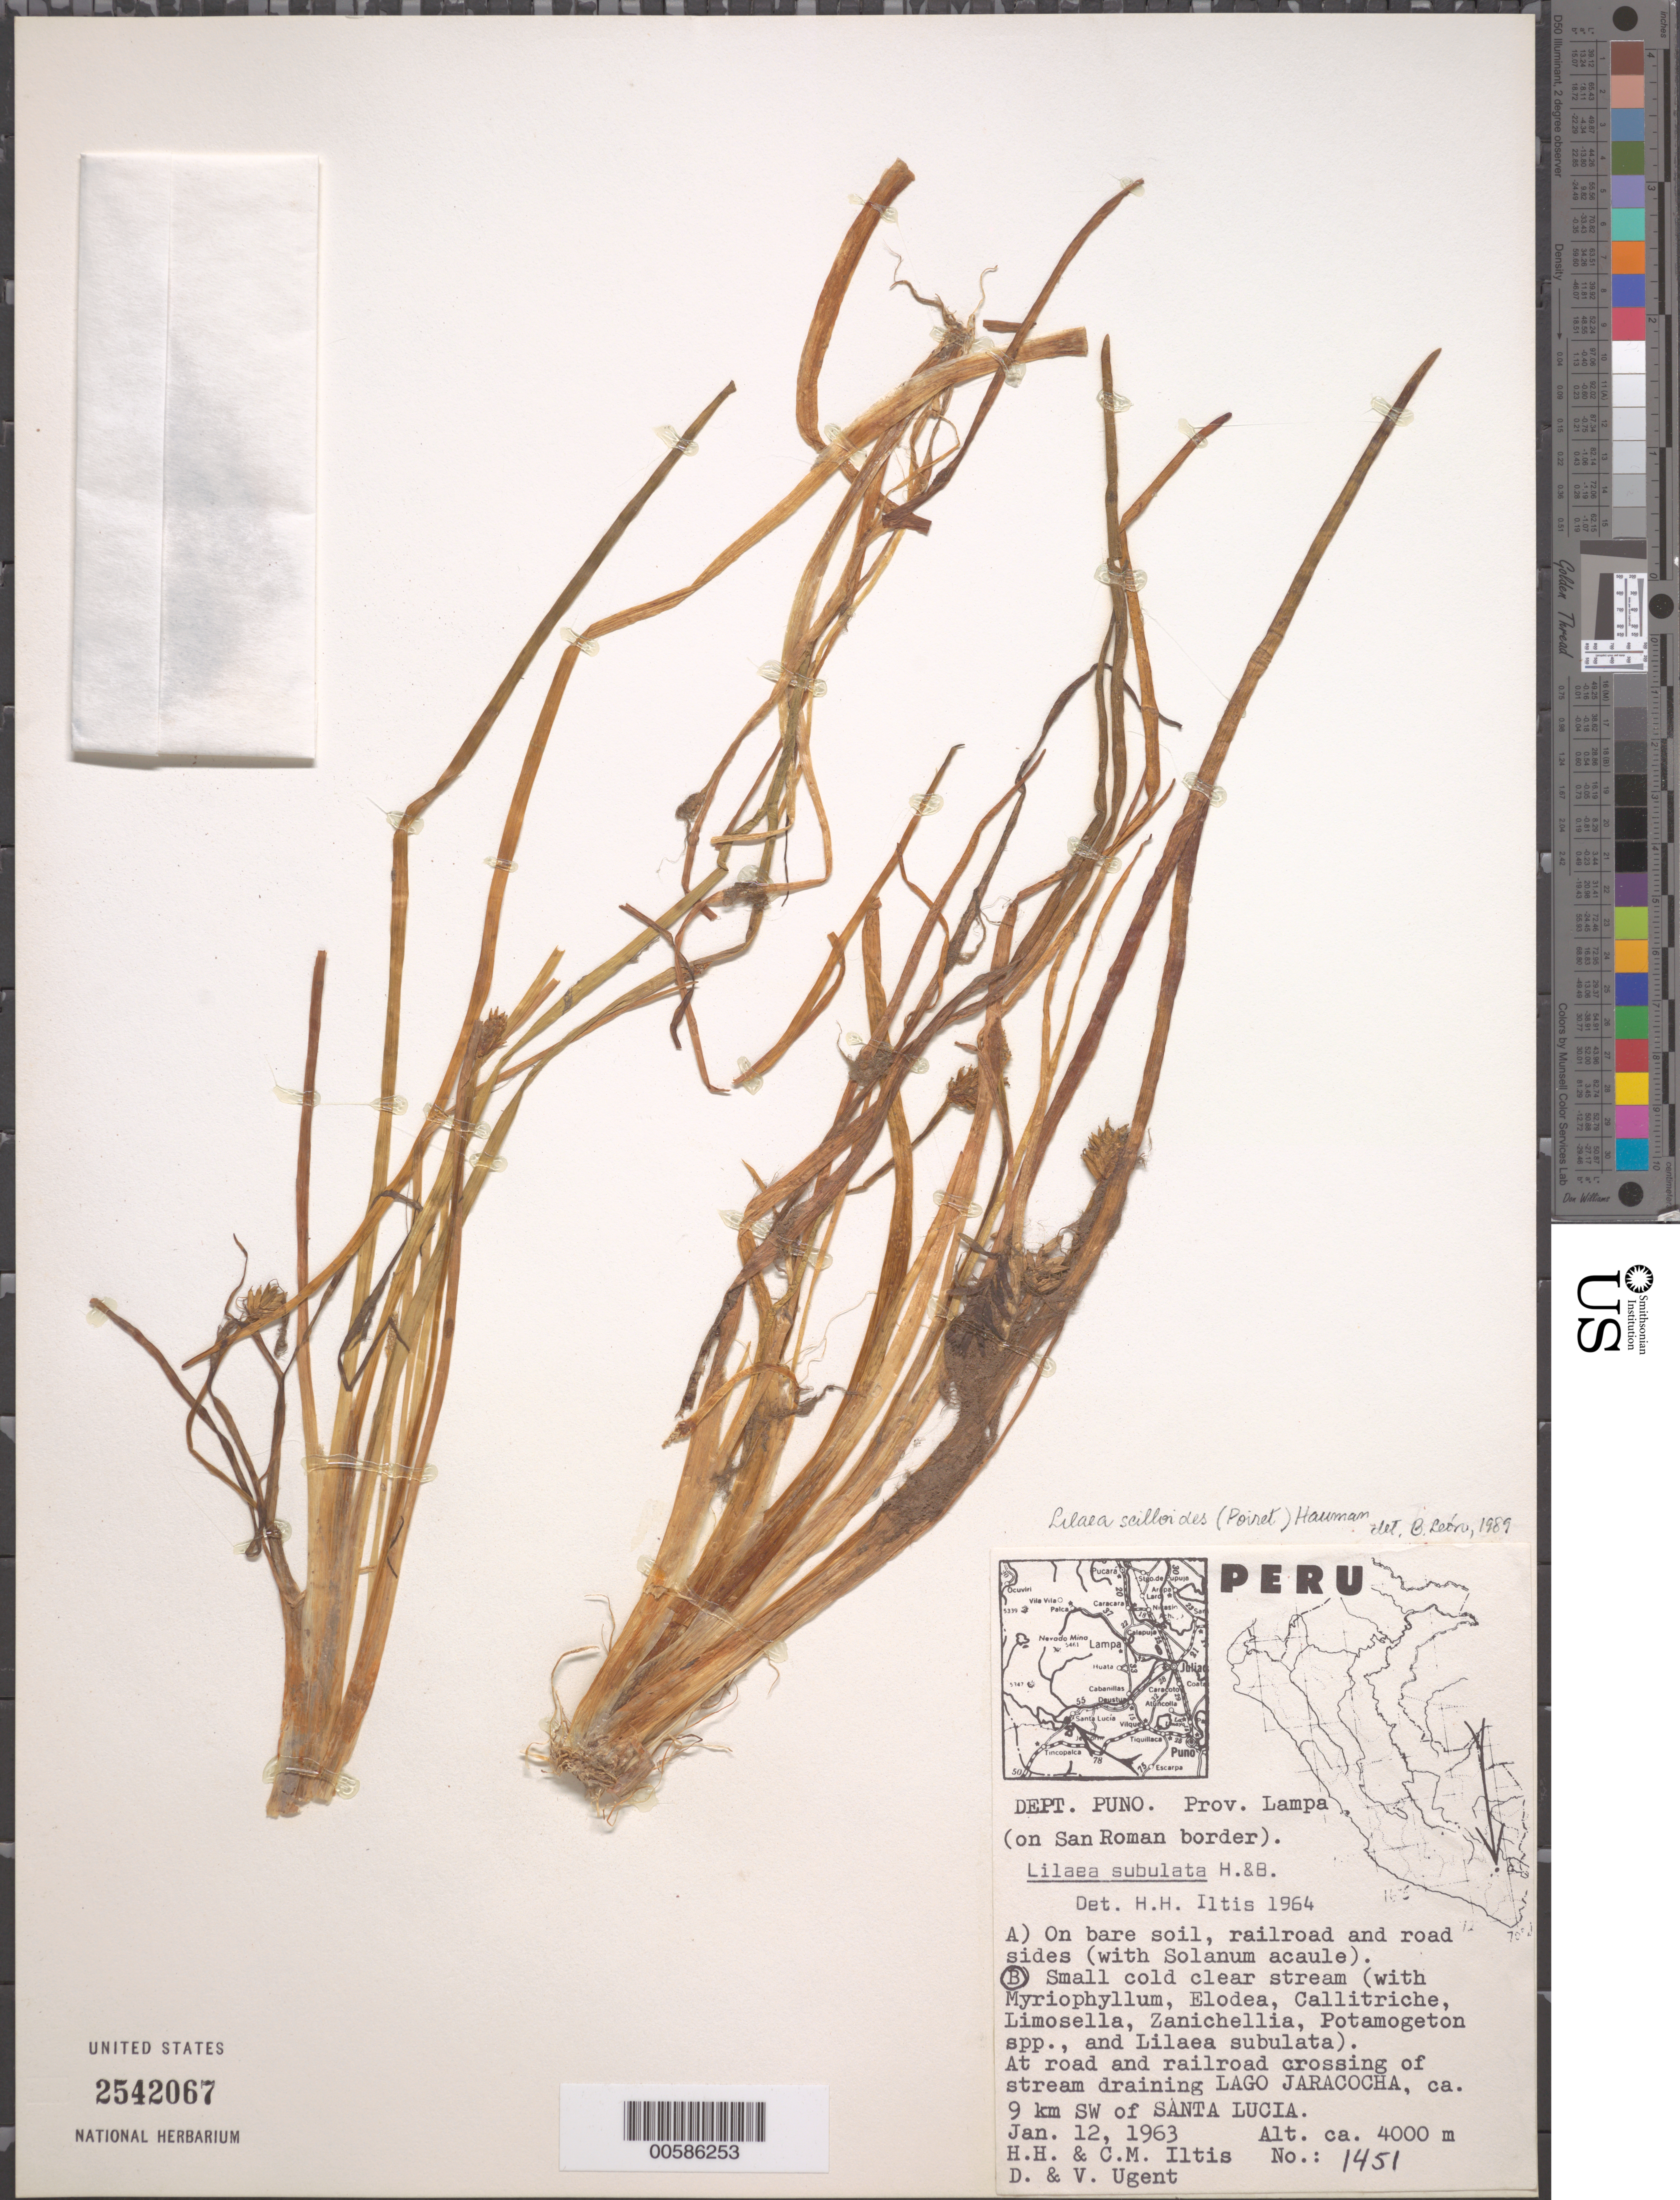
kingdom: Plantae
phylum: Tracheophyta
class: Liliopsida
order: Alismatales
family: Juncaginaceae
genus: Triglochin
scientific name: Triglochin scilloides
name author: (Poir.) Mering & Kadereit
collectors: H. H. Iltis, C. M Iltis, D. Ugent & V. Ugent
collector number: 1451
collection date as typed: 12 Jan 1963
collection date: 1963-01-12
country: Peru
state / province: Puno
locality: Lampa, Lago Jaracocha, SW of Santa Lucia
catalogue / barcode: US 2542067